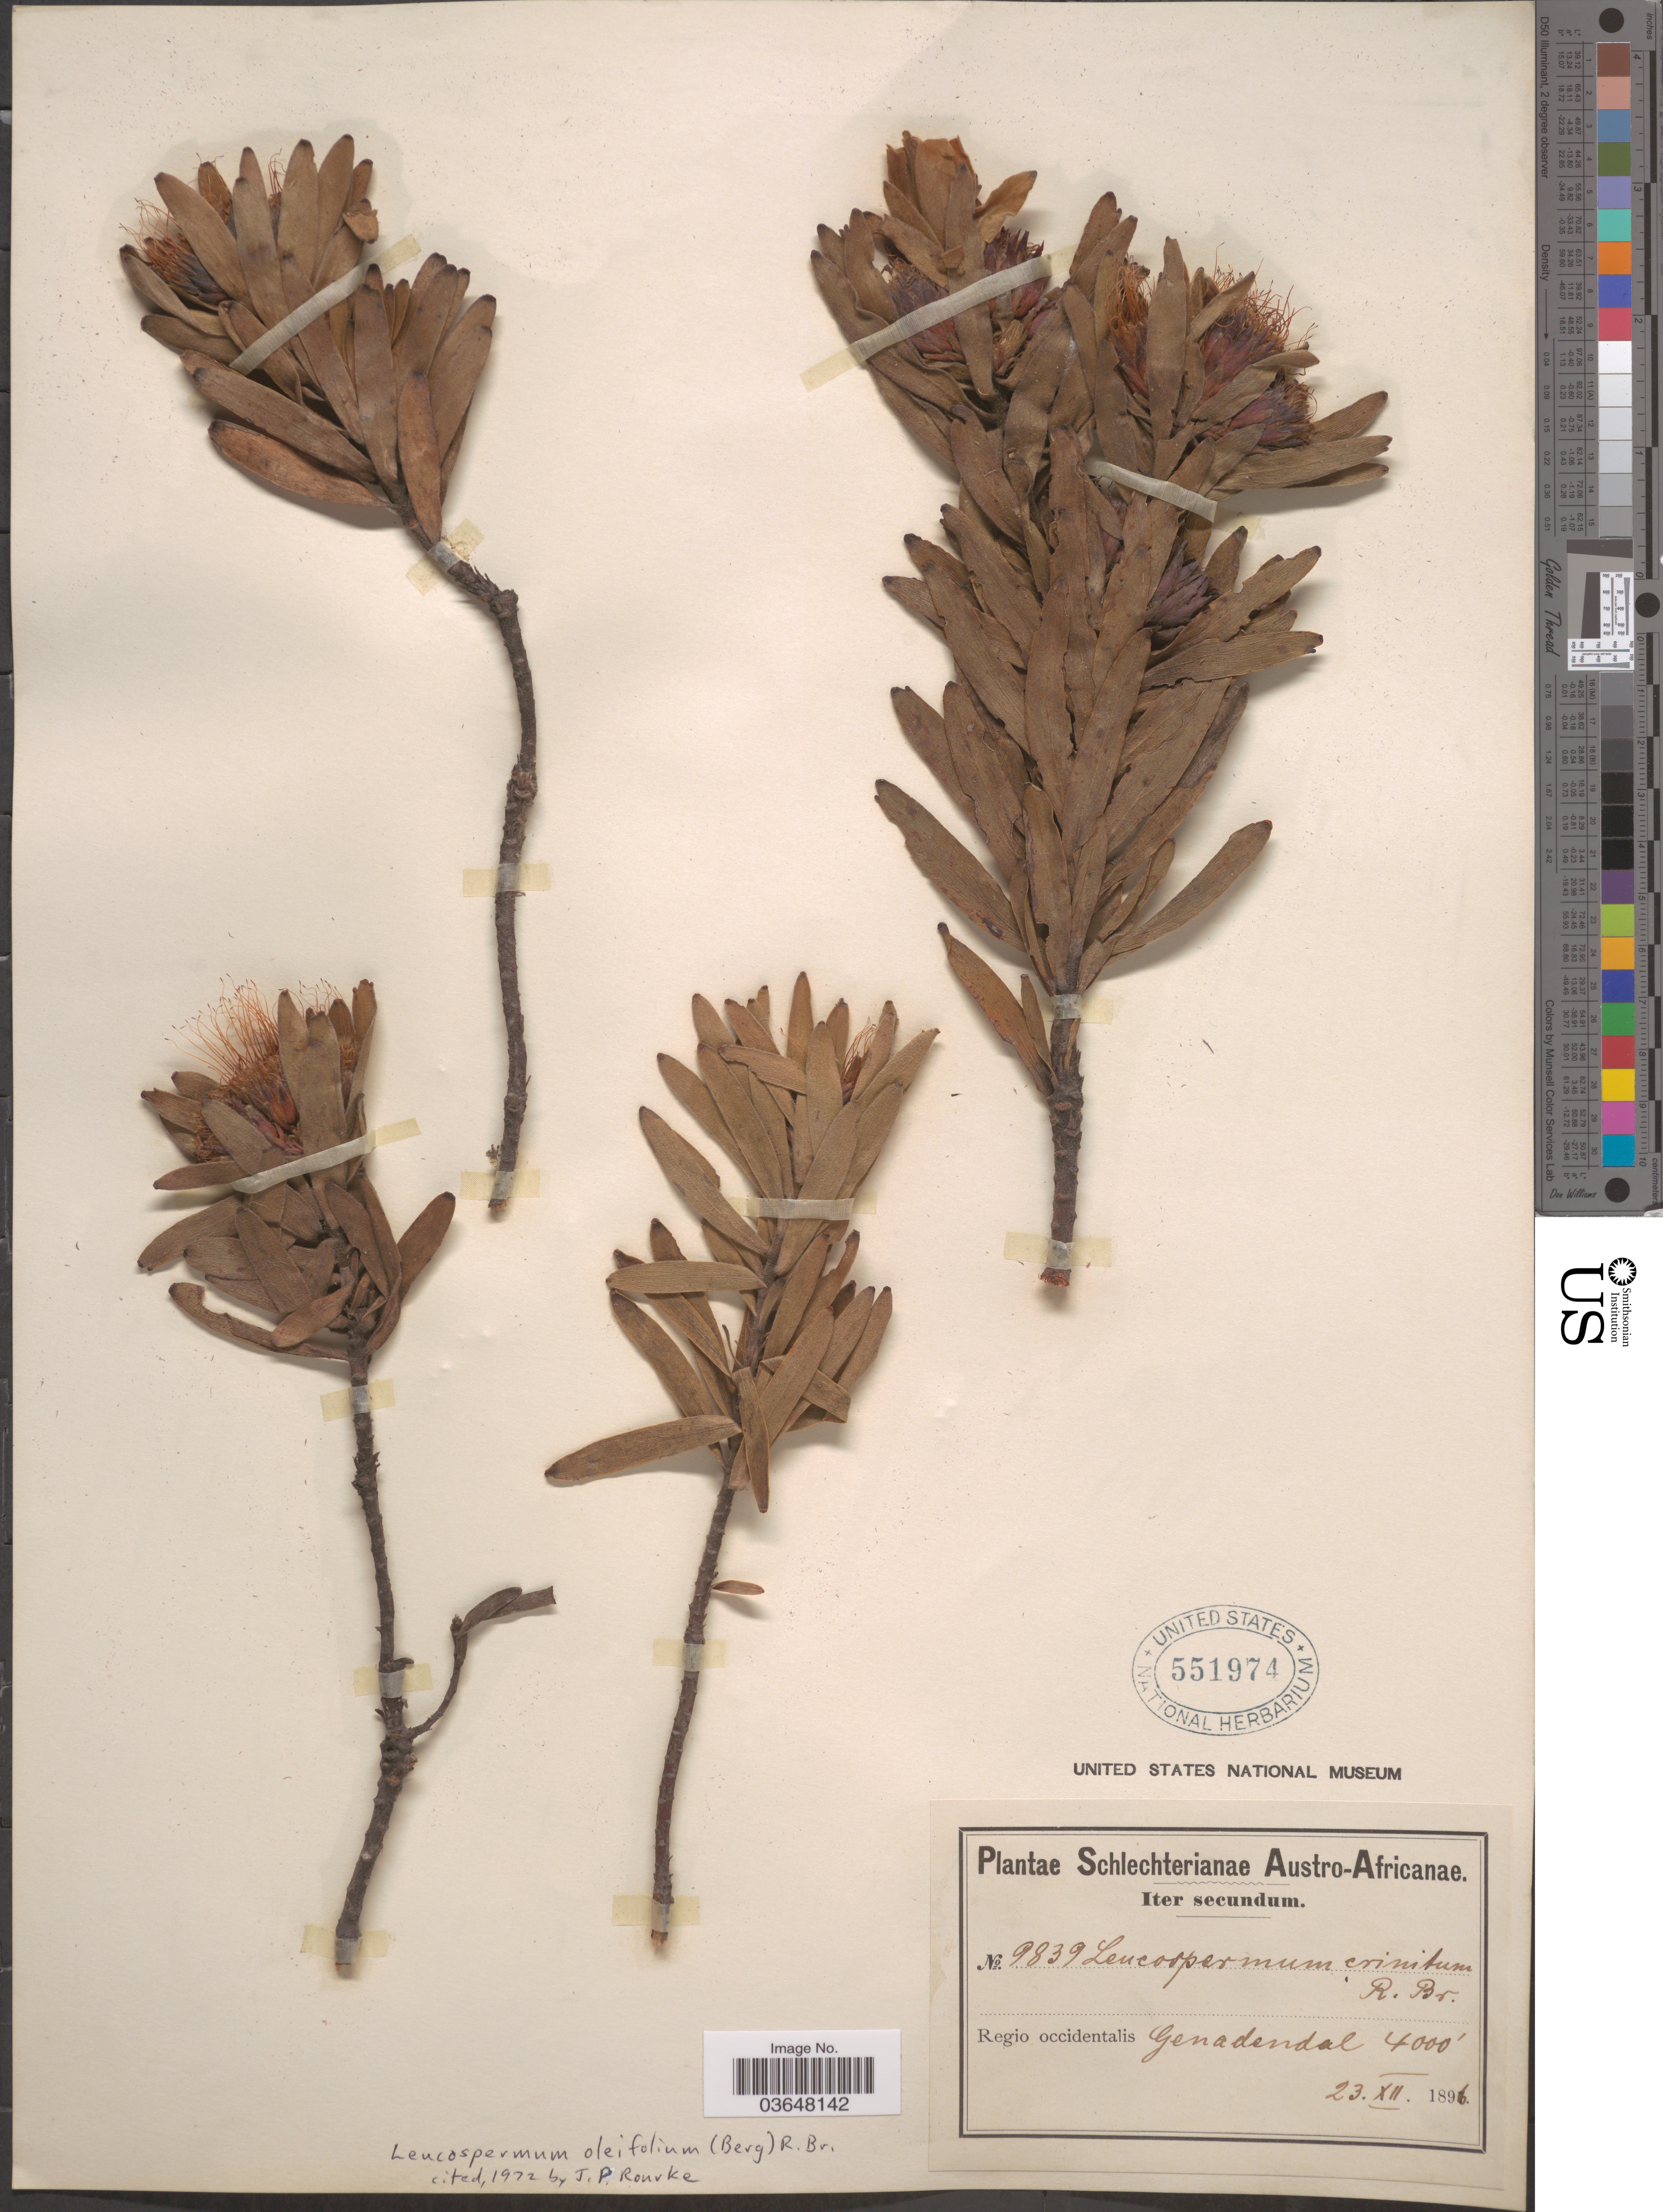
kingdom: Plantae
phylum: Tracheophyta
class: Magnoliopsida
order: Proteales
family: Proteaceae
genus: Leucospermum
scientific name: Leucospermum oleaefolium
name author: R. Br.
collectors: Schlechter, --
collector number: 9839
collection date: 1896-12-23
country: South Africa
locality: Austro-Africanae. Regio occidentalis Genadendal.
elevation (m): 1219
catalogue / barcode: US 551974